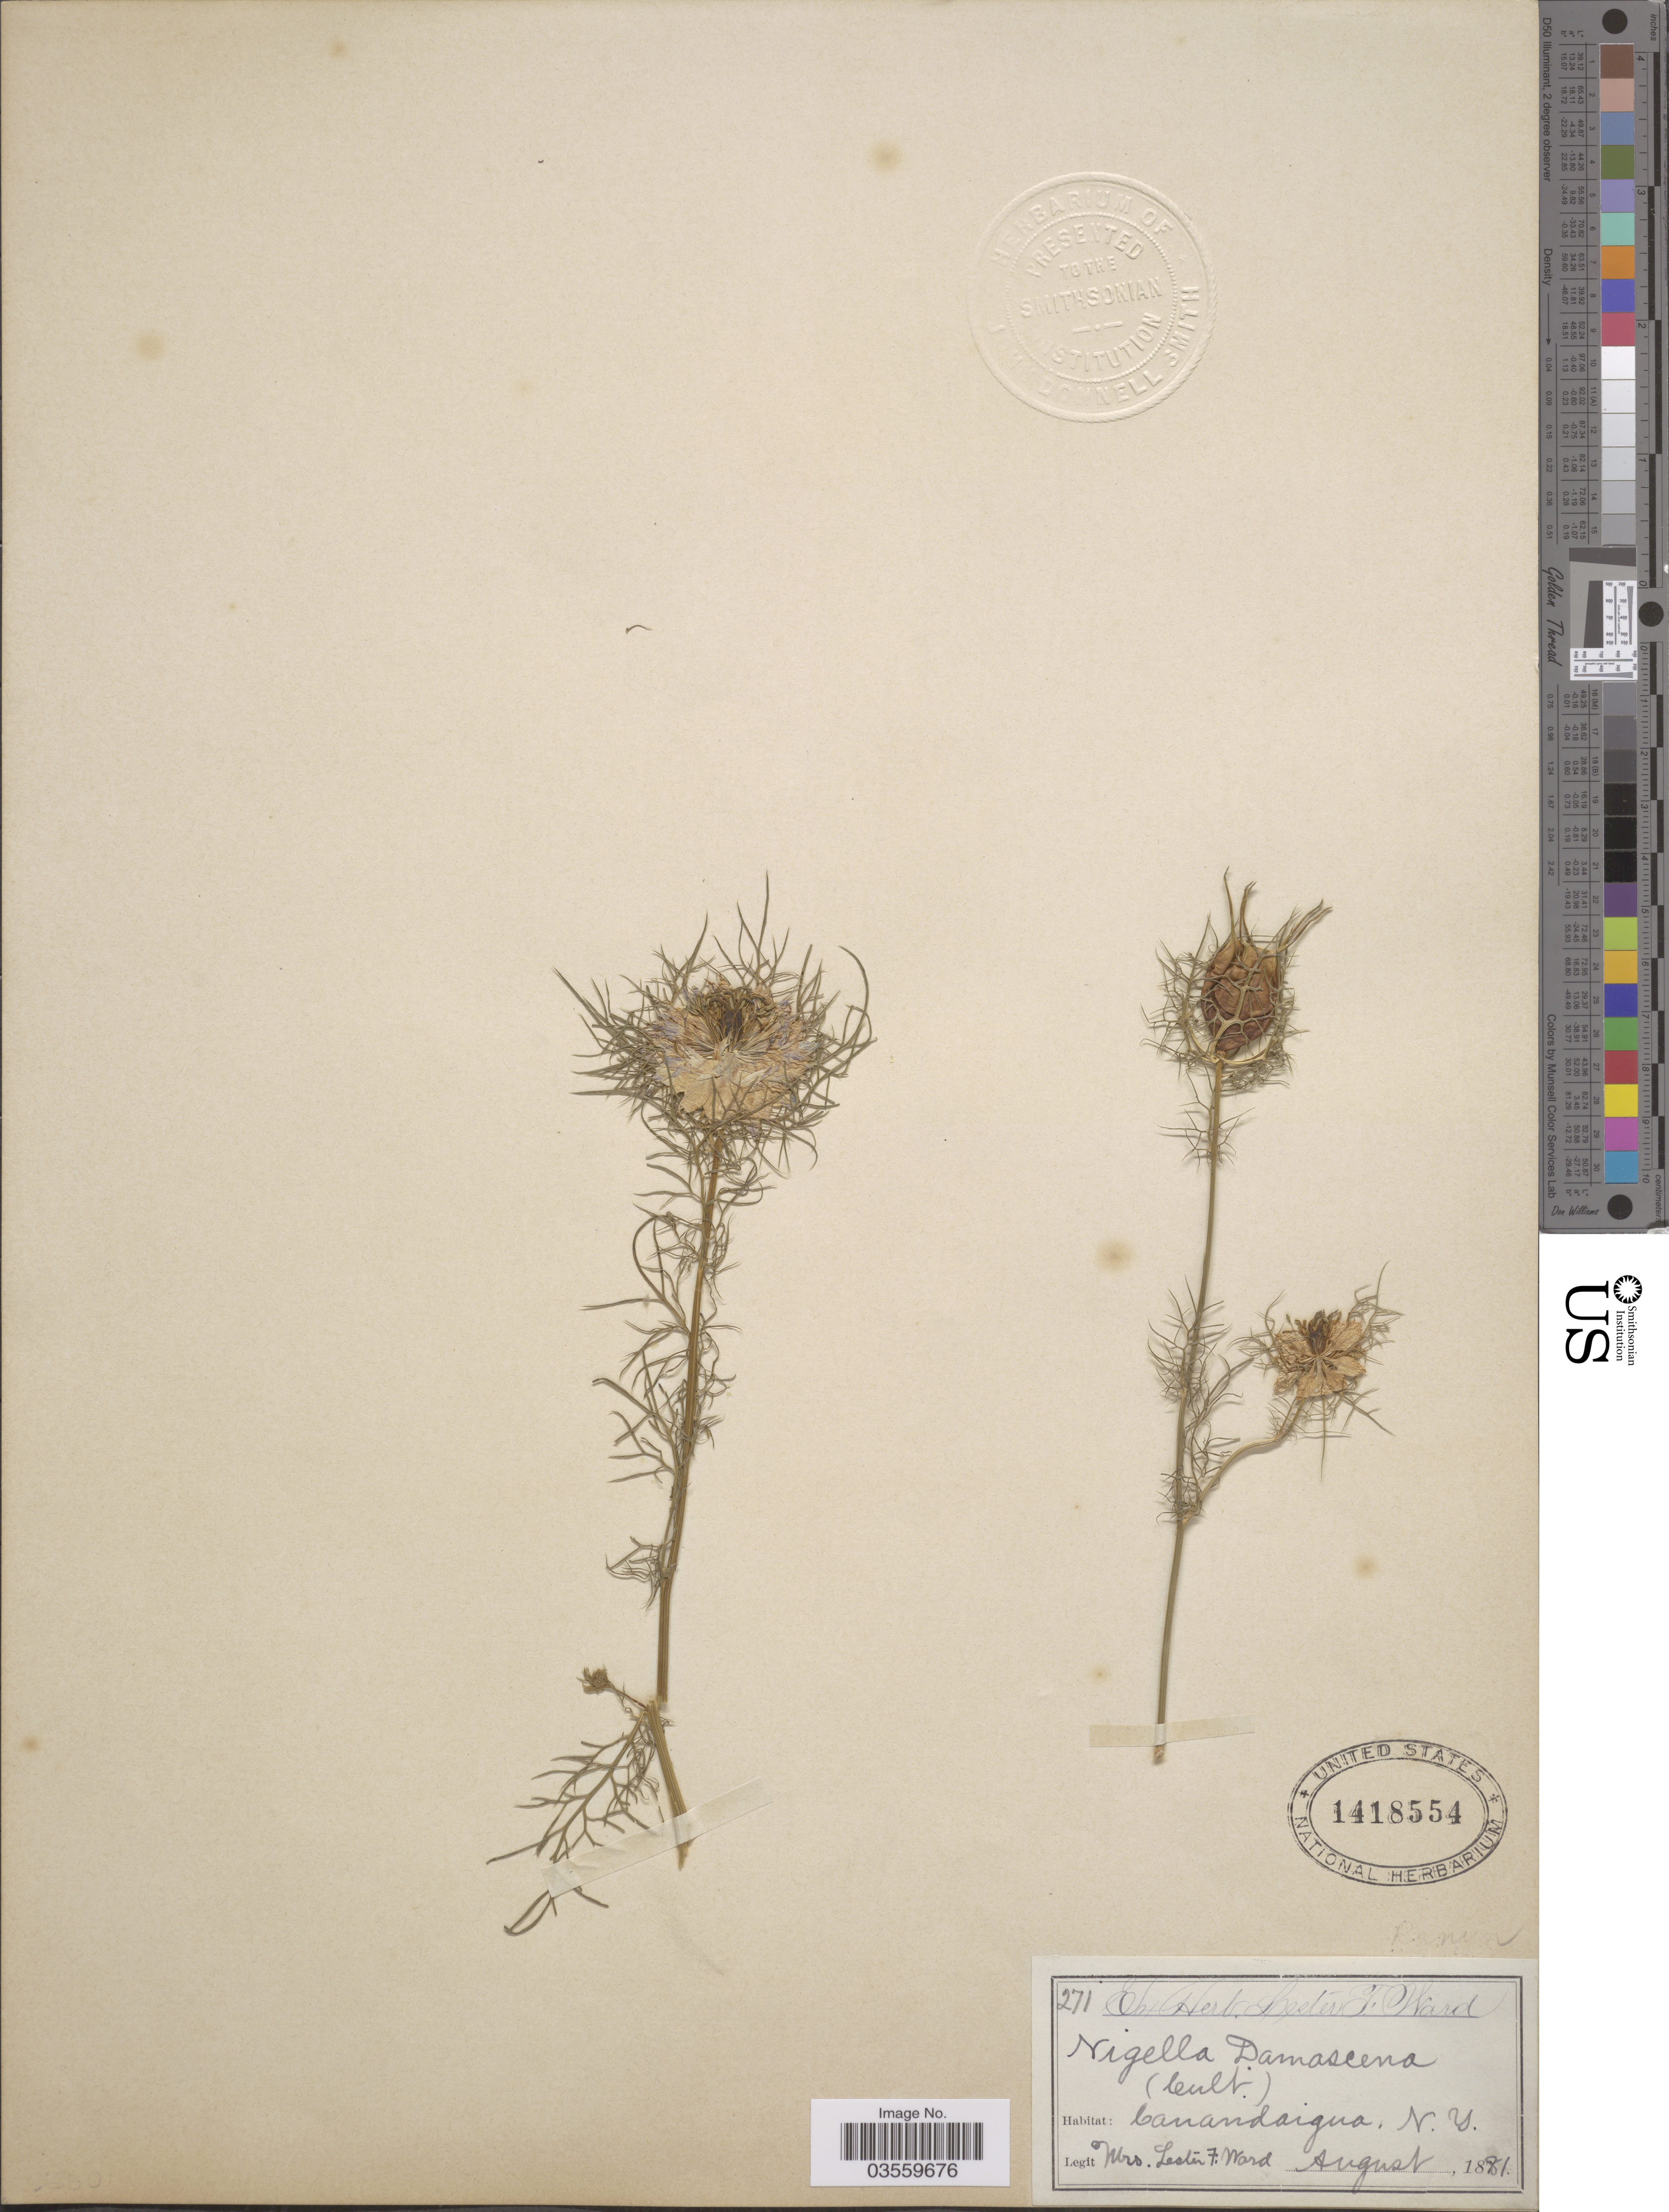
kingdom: Plantae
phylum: Tracheophyta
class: Magnoliopsida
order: Ranunculales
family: Ranunculaceae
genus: Nigella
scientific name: Nigella damascena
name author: L.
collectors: Mrs. L. F. Ward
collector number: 271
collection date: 1881-08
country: United States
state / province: New York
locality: Canandaigua.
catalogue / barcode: US 1418554